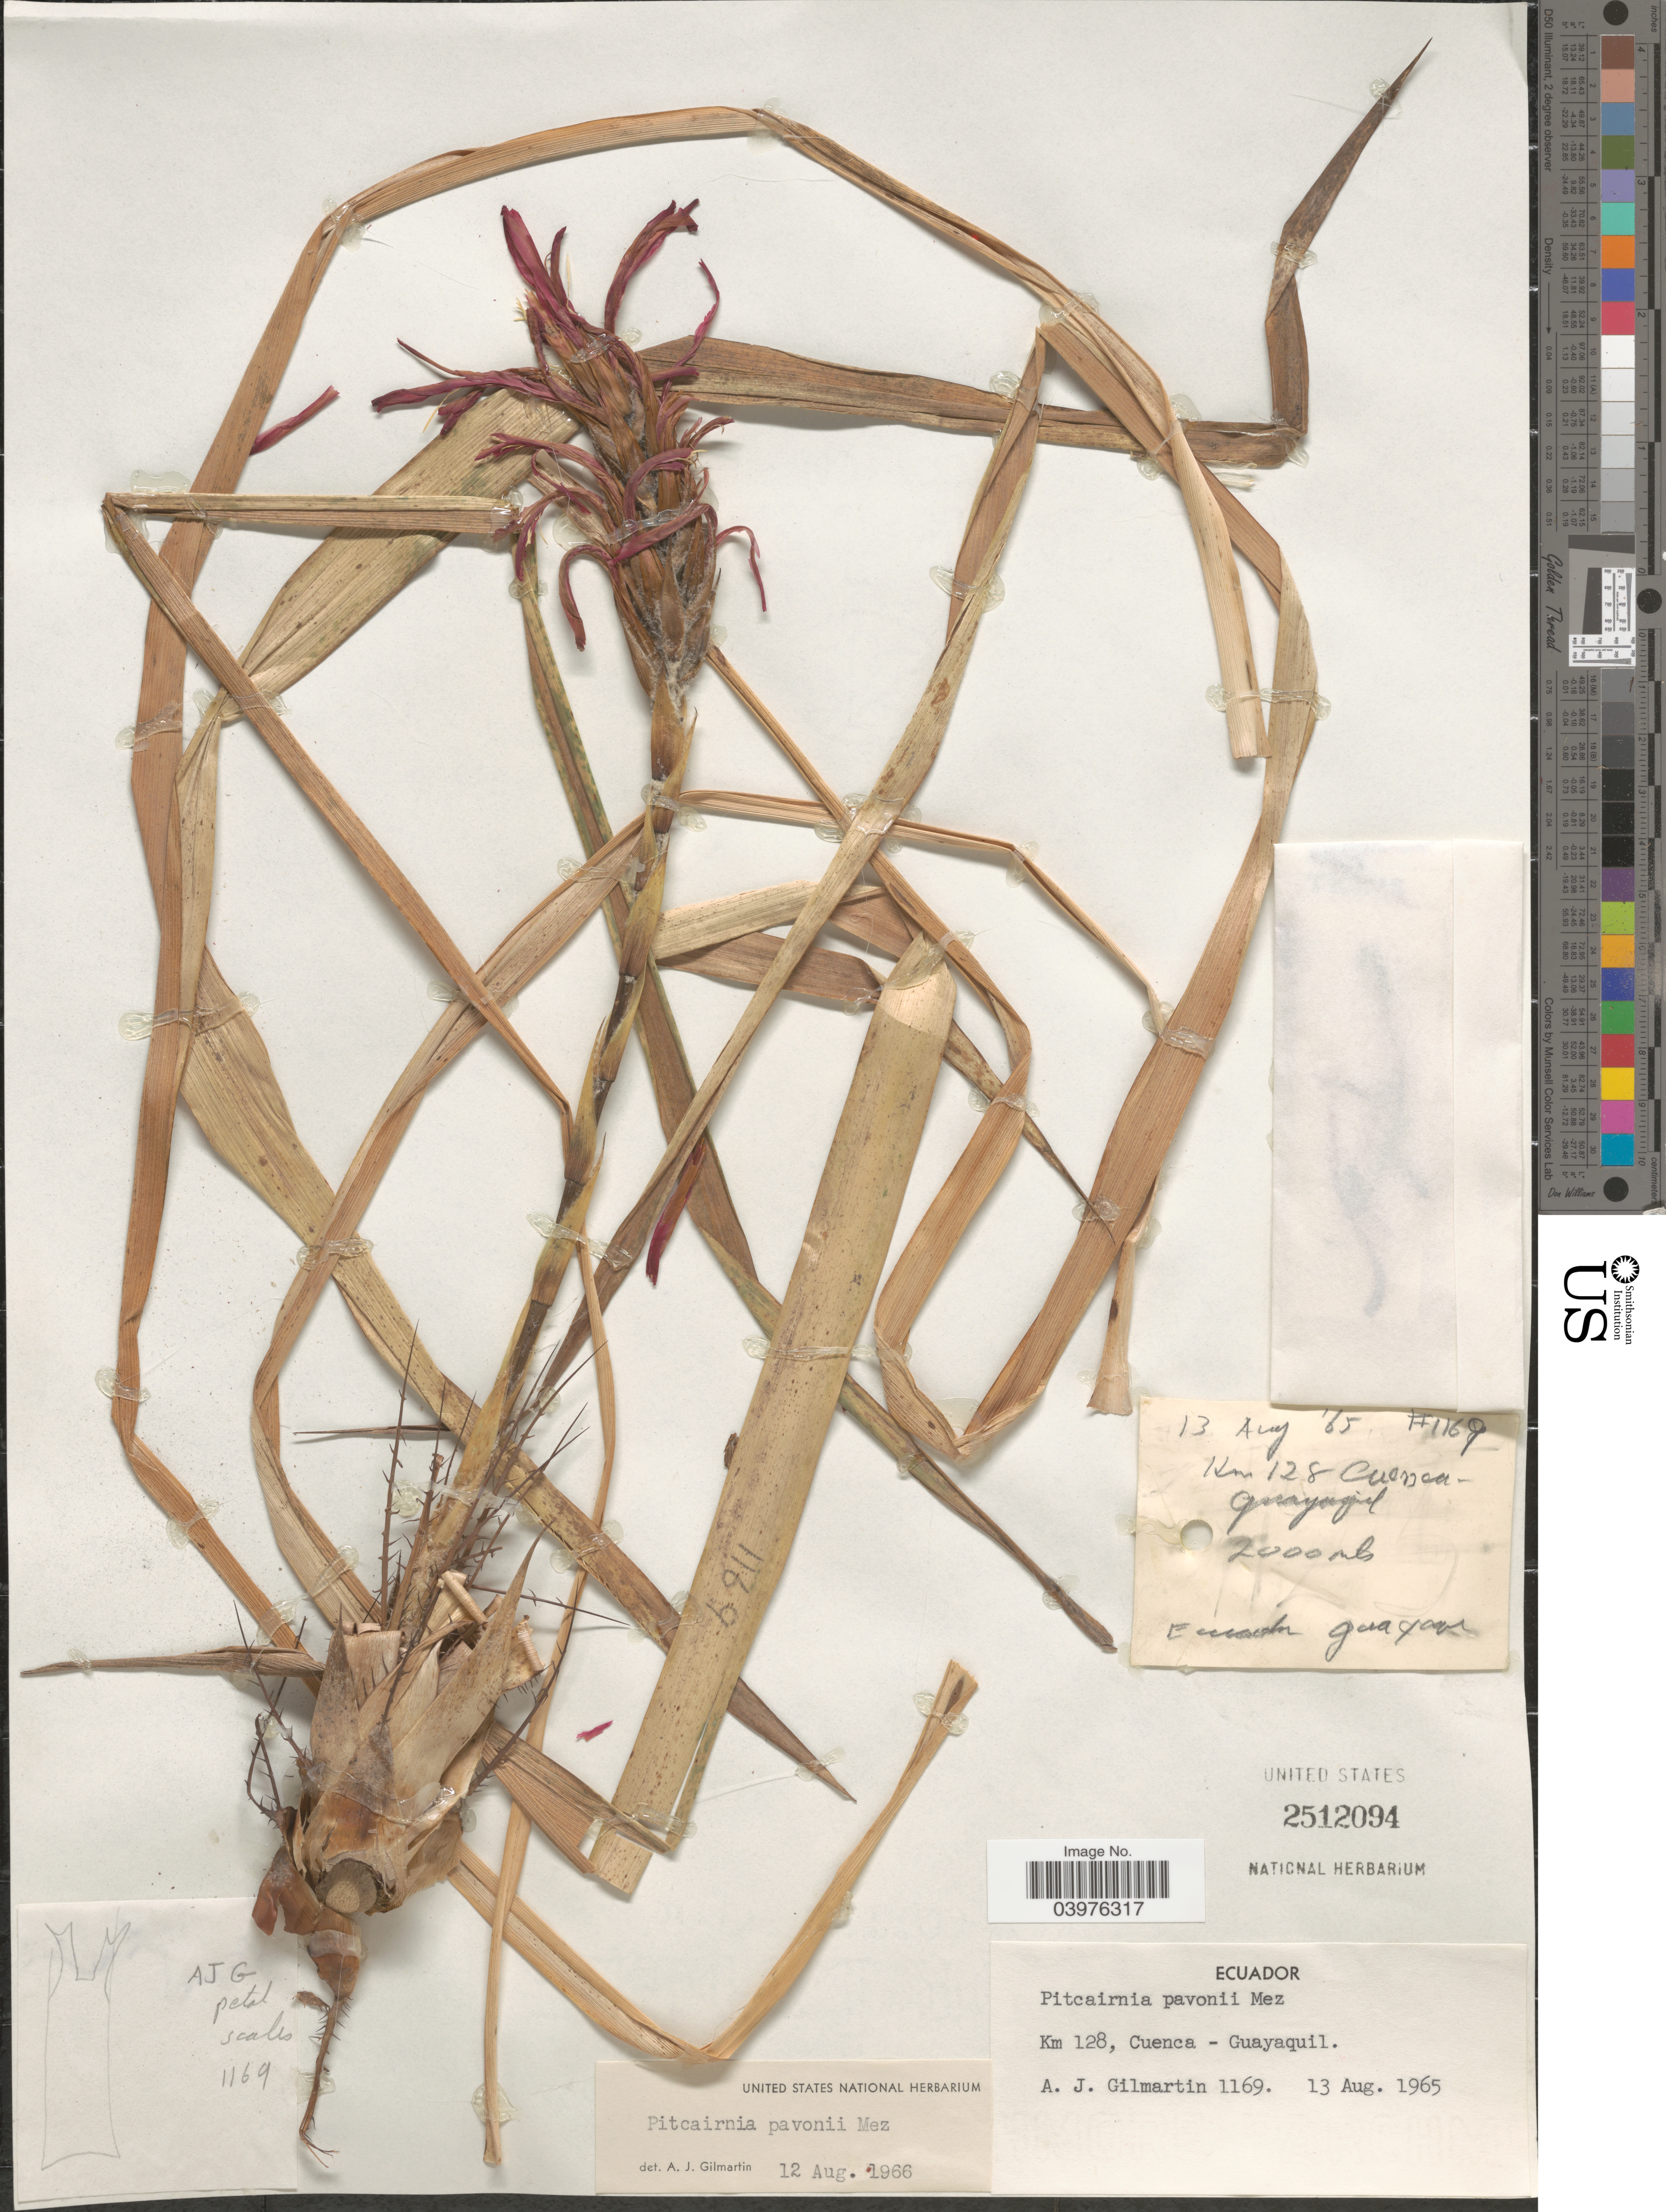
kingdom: Plantae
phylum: Tracheophyta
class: Liliopsida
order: Poales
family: Bromeliaceae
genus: Pitcairnia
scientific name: Pitcairnia pavonii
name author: (Mez) Mez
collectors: A. J. Gilmartin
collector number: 1169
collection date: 1965-08-13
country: Ecuador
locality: Km 128, Cuenca - Guayaquil.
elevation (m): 2000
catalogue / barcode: US 2512094